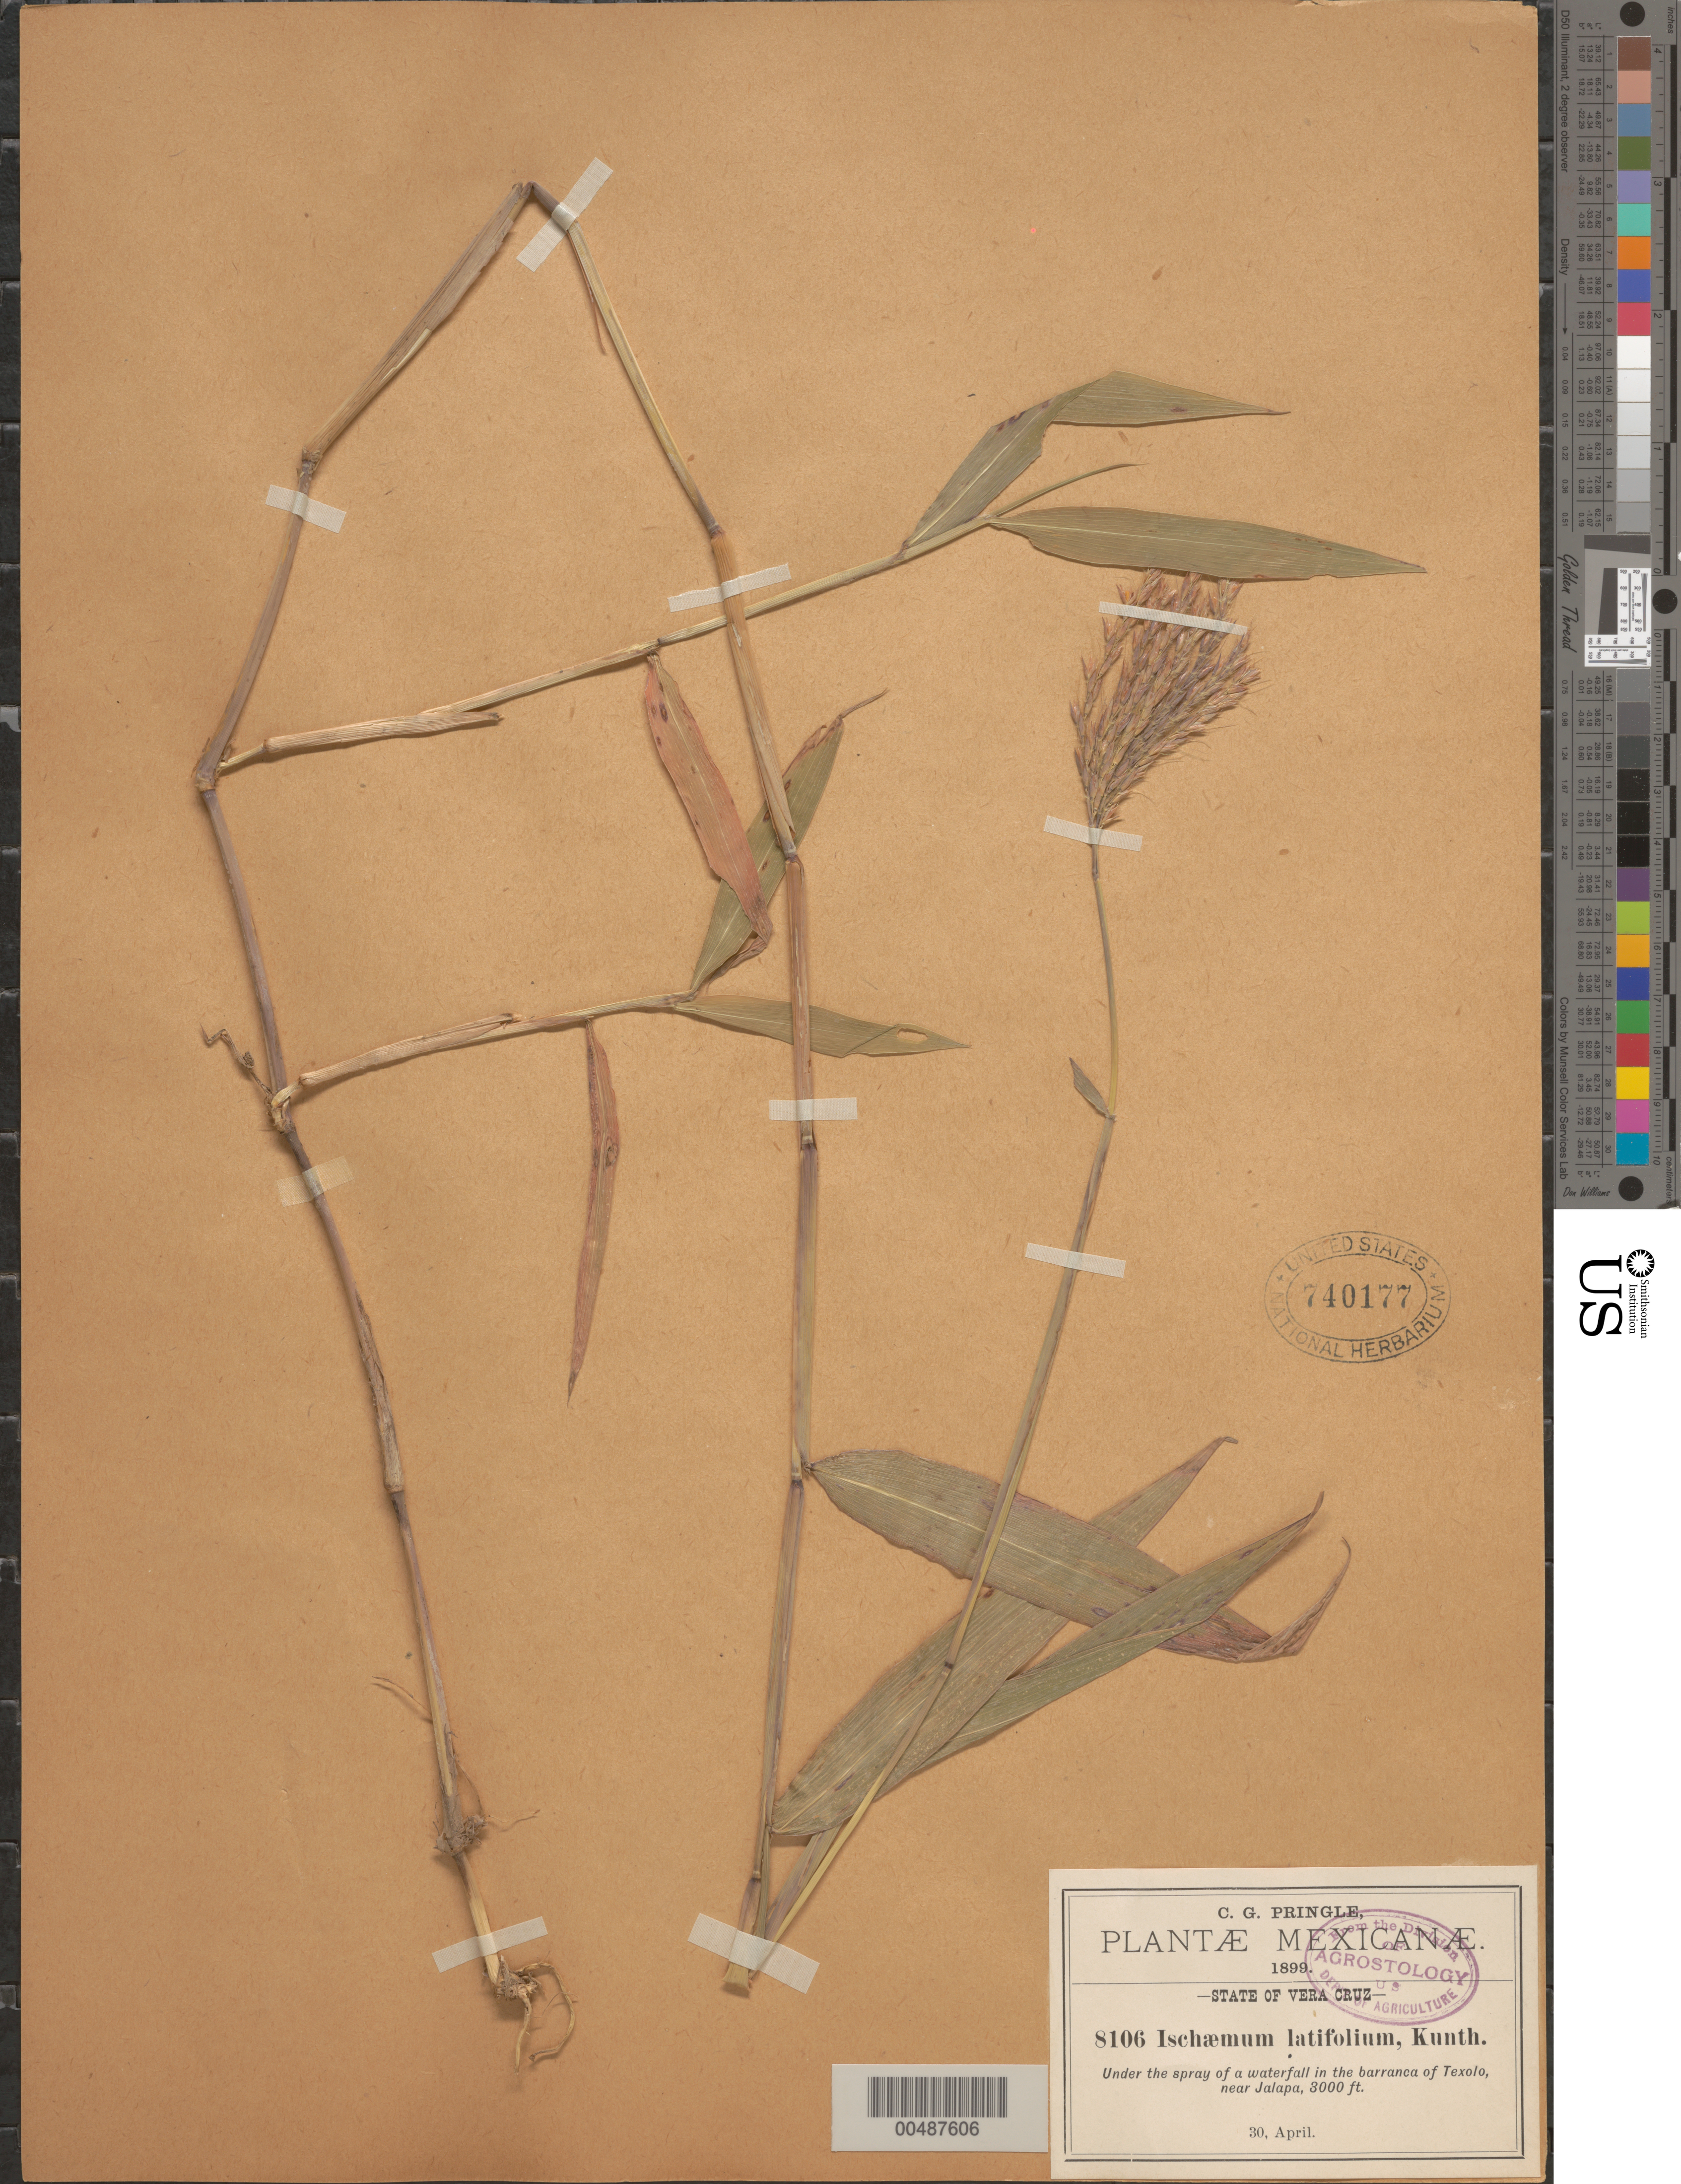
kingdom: Plantae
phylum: Tracheophyta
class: Liliopsida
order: Poales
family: Poaceae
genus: Ischaemum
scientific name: Ischaemum latifolium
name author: (Spreng.) Kunth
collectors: C. G. Pringle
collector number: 8106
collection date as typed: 30 Apr 1899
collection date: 1899-04-30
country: Mexico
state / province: Veracruz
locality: In the barranca of Texolo, near Jalapa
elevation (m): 914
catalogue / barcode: US 740177